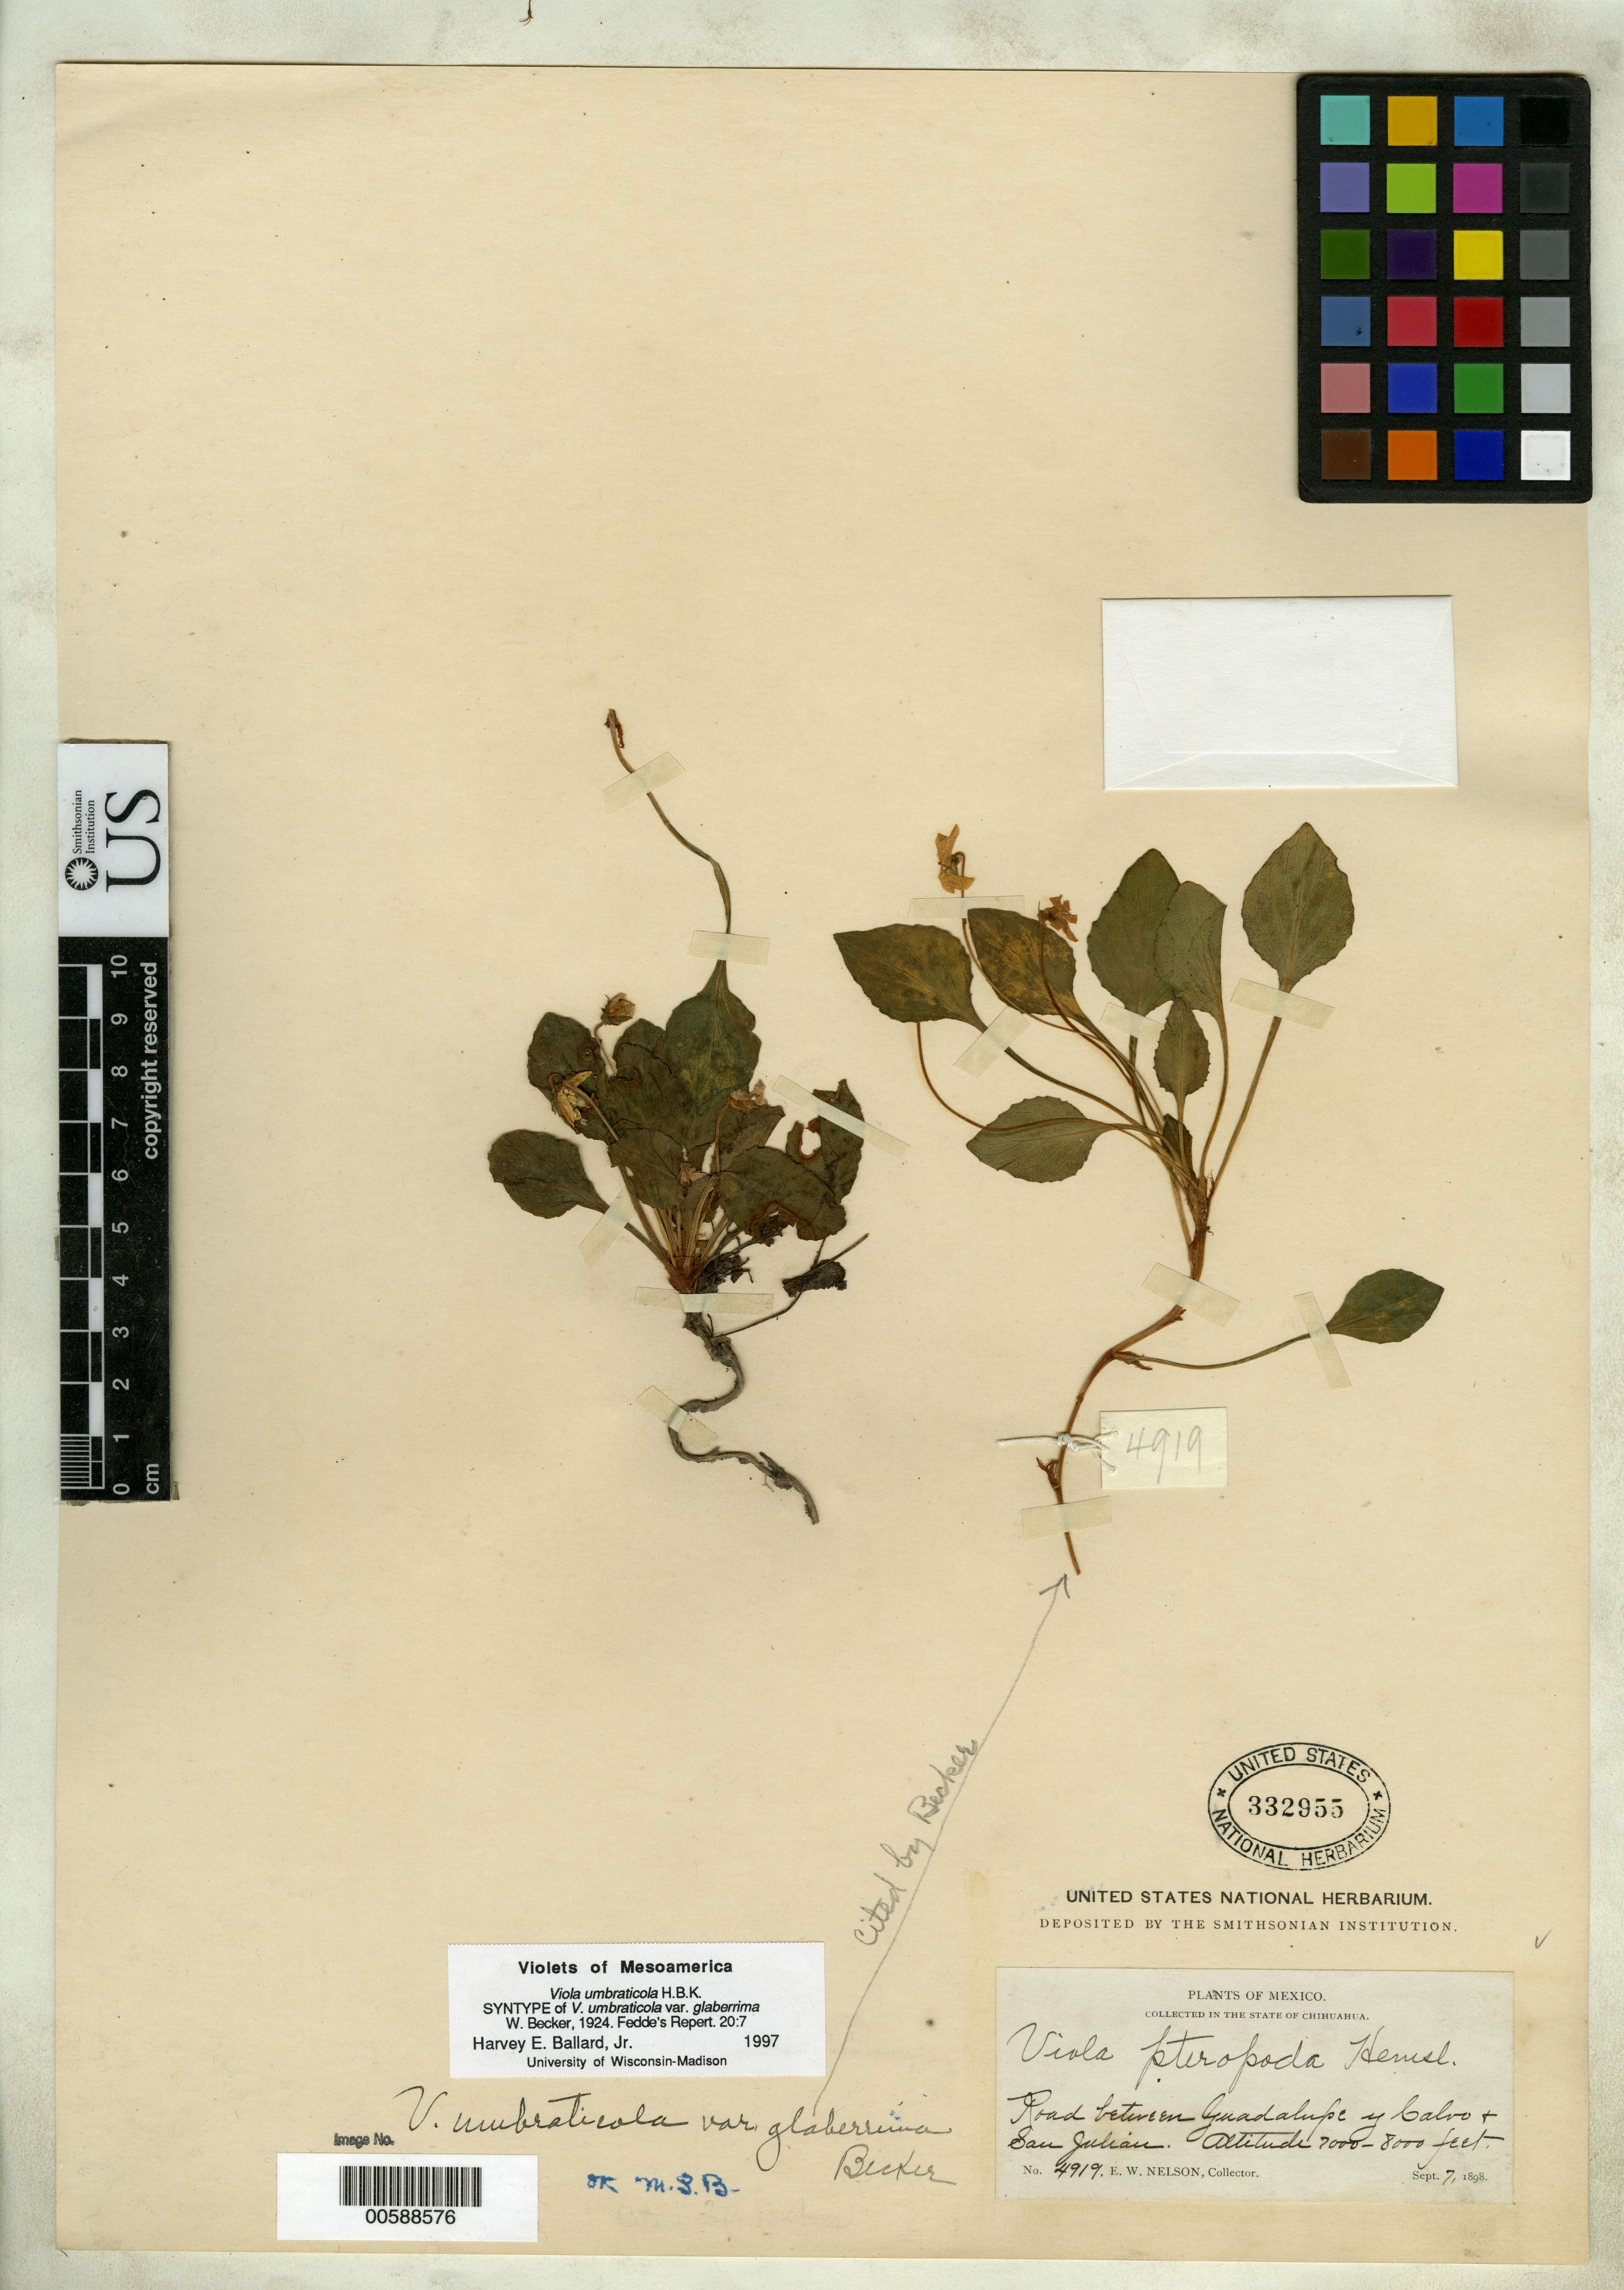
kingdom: Plantae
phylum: Tracheophyta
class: Magnoliopsida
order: Malpighiales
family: Violaceae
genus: Viola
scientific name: Viola umbraticola var. glaberrima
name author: W. Becker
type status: Syntype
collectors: W. Nelson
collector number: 4919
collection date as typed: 07 Sep 1898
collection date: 1898-09-07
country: Mexico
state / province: Chihuahua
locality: Road between Guadalupe & Cabo & San Julian.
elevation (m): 2134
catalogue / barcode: US 332955